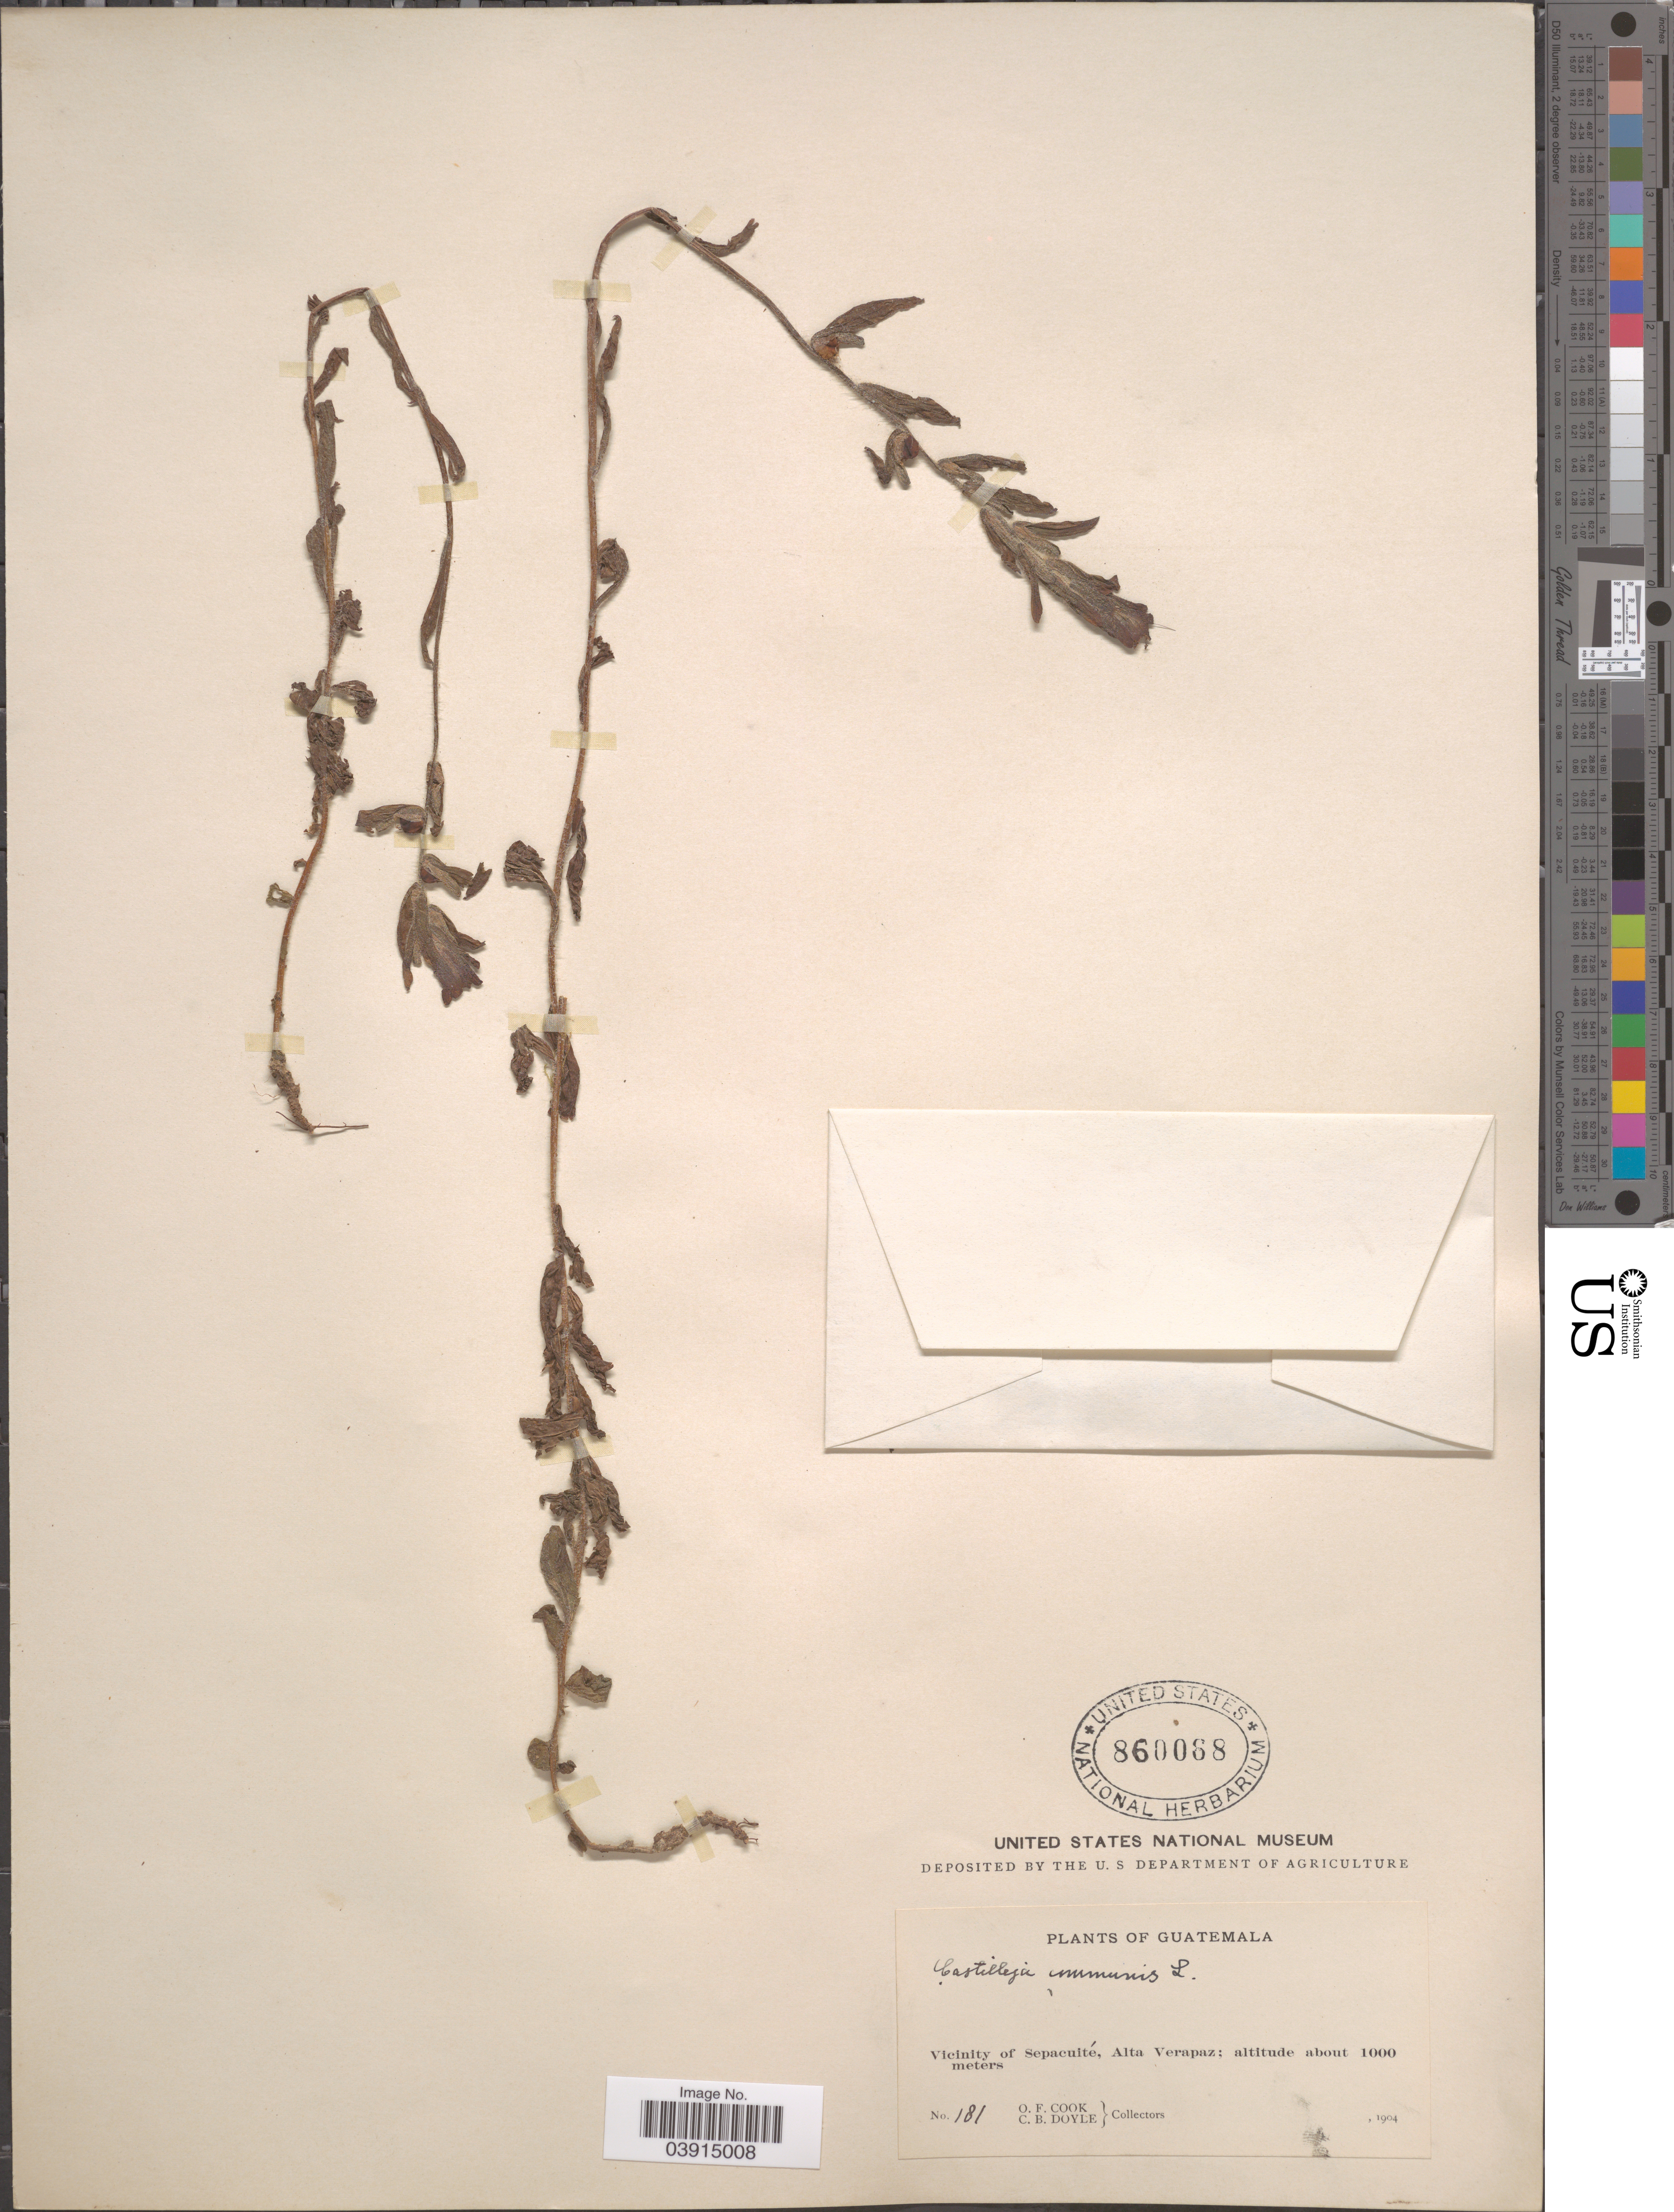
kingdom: Plantae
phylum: Tracheophyta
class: Magnoliopsida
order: Lamiales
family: Orobanchaceae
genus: Castilleja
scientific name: Castilleja arvensis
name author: Schltdl. & Cham.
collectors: O. F. Cook & C. Doyle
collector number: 181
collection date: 1904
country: Guatemala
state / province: Alta Verapaz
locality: Vicinity of Sepacuité.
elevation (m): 1000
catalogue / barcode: US 860068